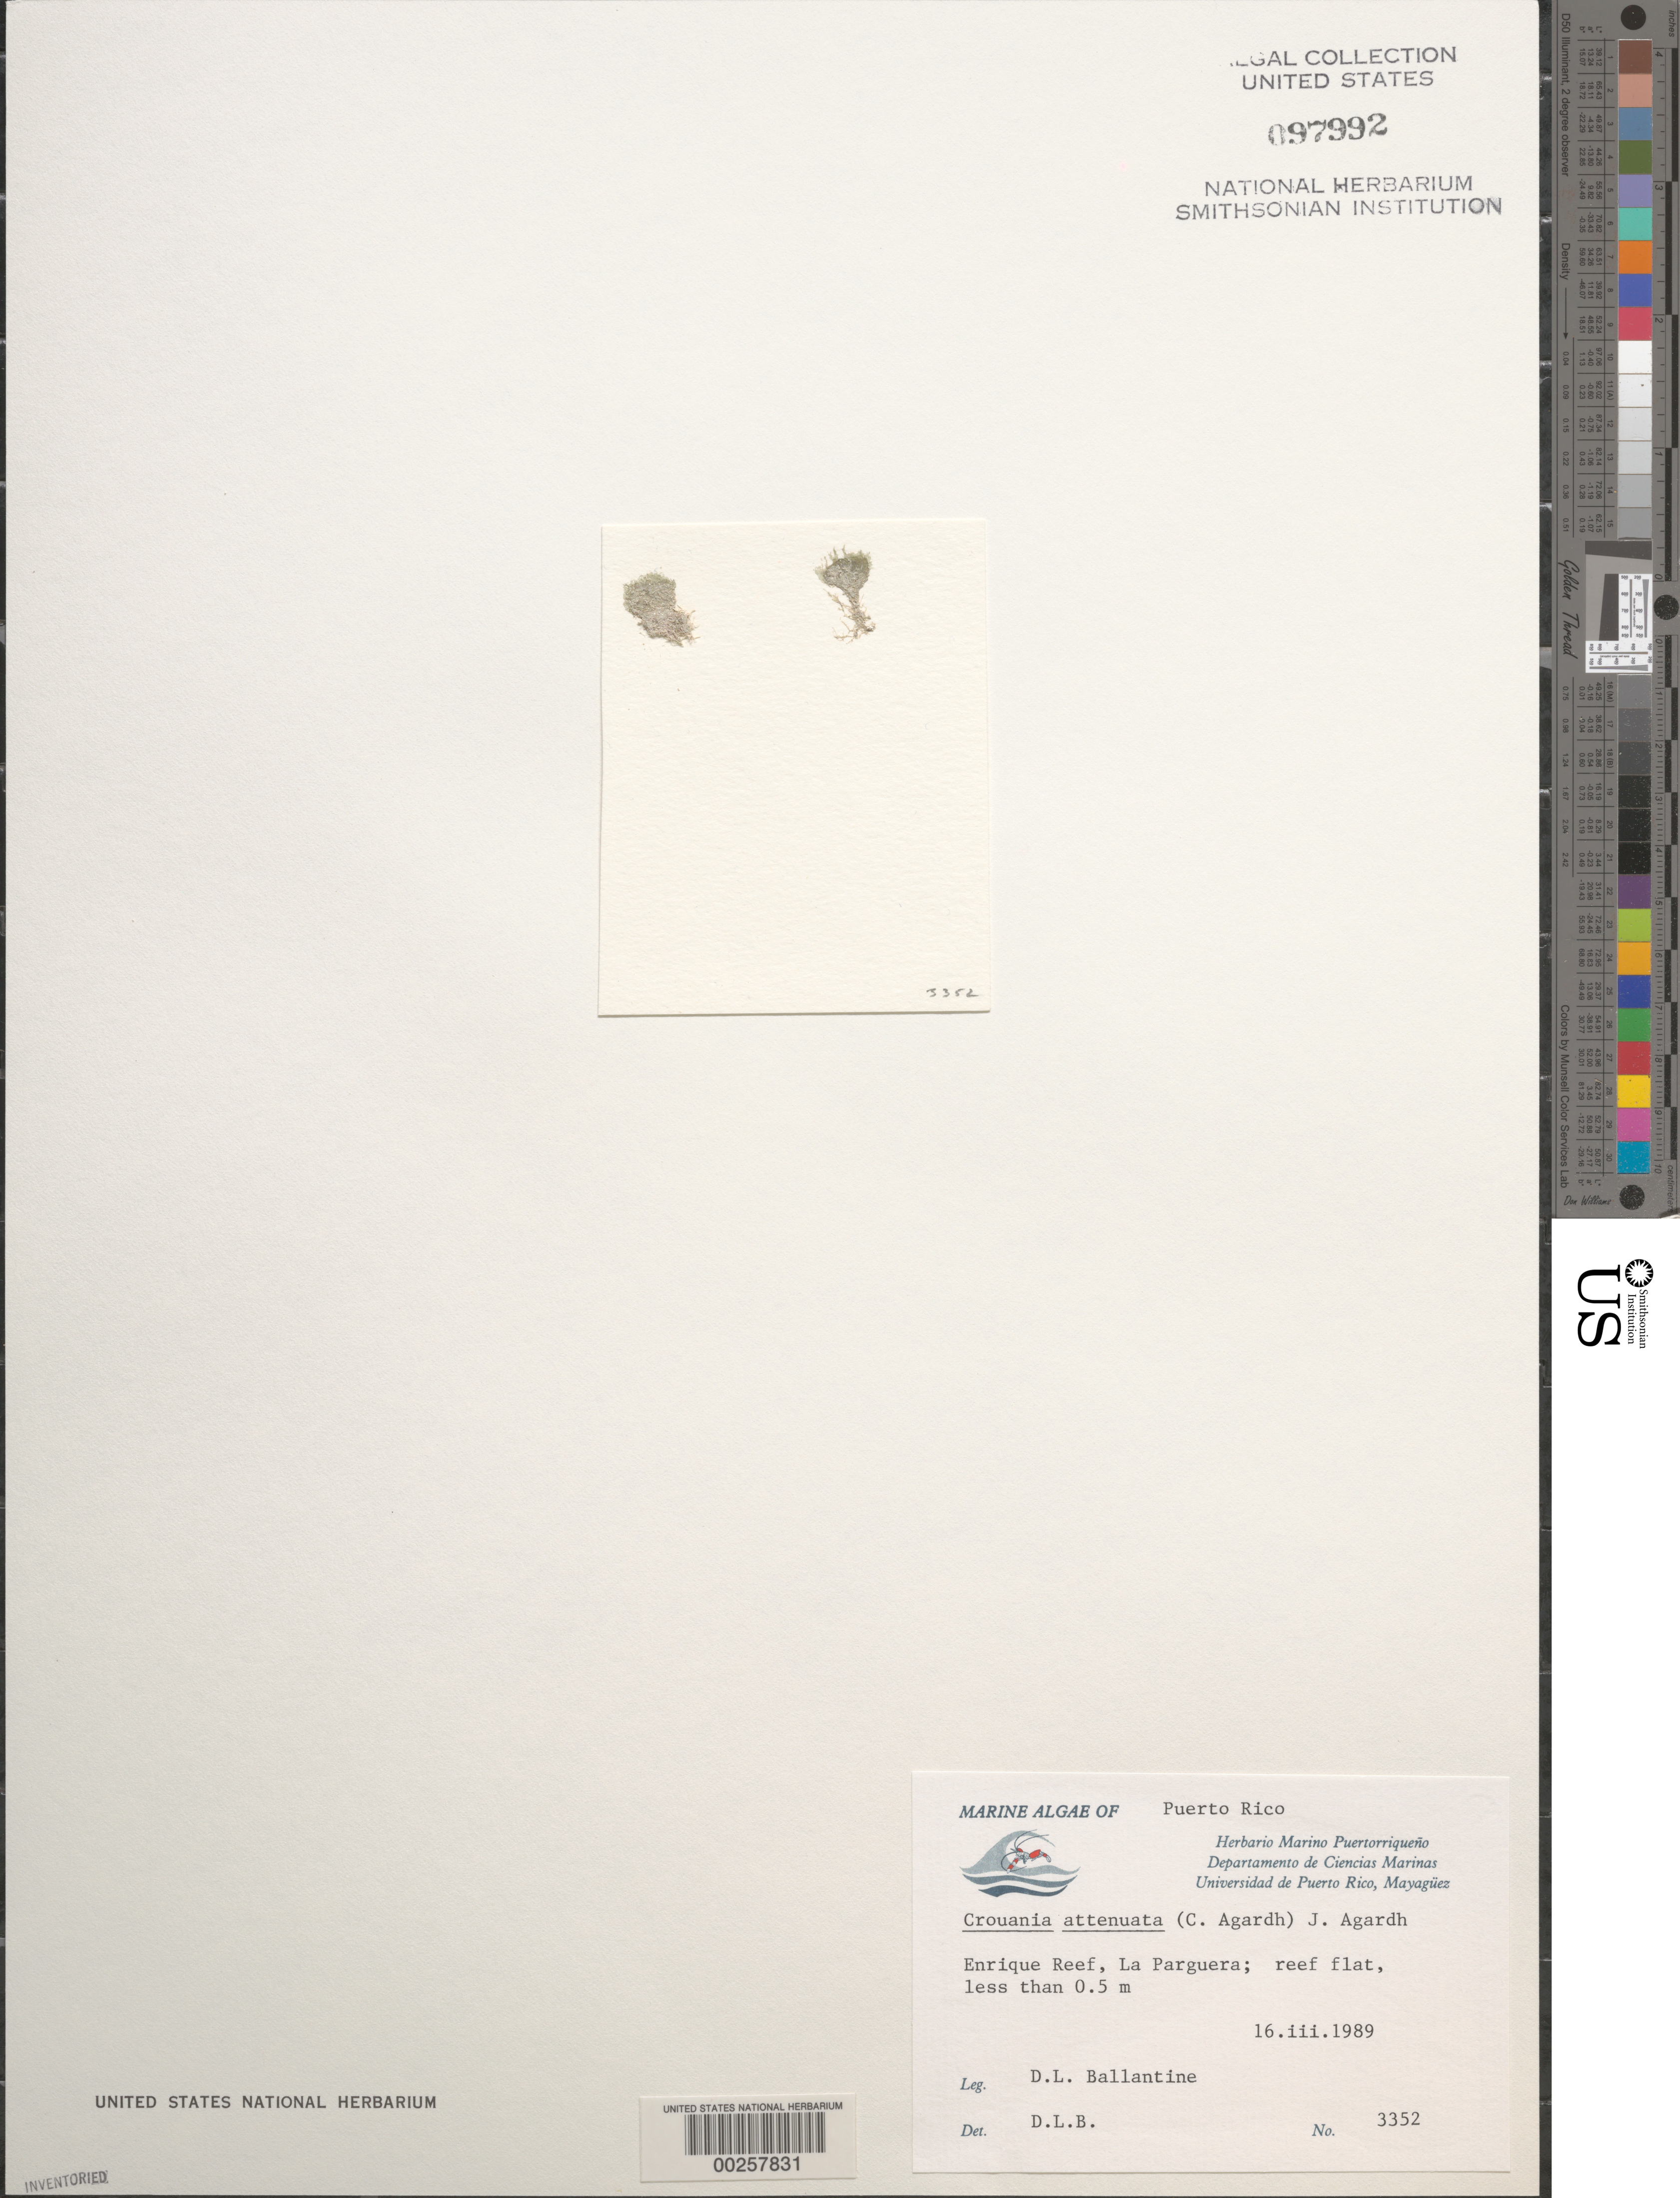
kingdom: Plantae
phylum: Rhodophyta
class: Florideophyceae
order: Ceramiales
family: Callithamniaceae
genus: Crouania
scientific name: Crouania attenuata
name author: (C. Agardh) J. Agardh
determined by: Ballantine, D. L.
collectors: D.L. Ballantine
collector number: DLB 3352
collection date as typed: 16 Mar 1989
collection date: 1989-03-16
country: Puerto Rico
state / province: Lajas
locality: Enrique Reef, La Parguera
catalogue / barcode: US 97992